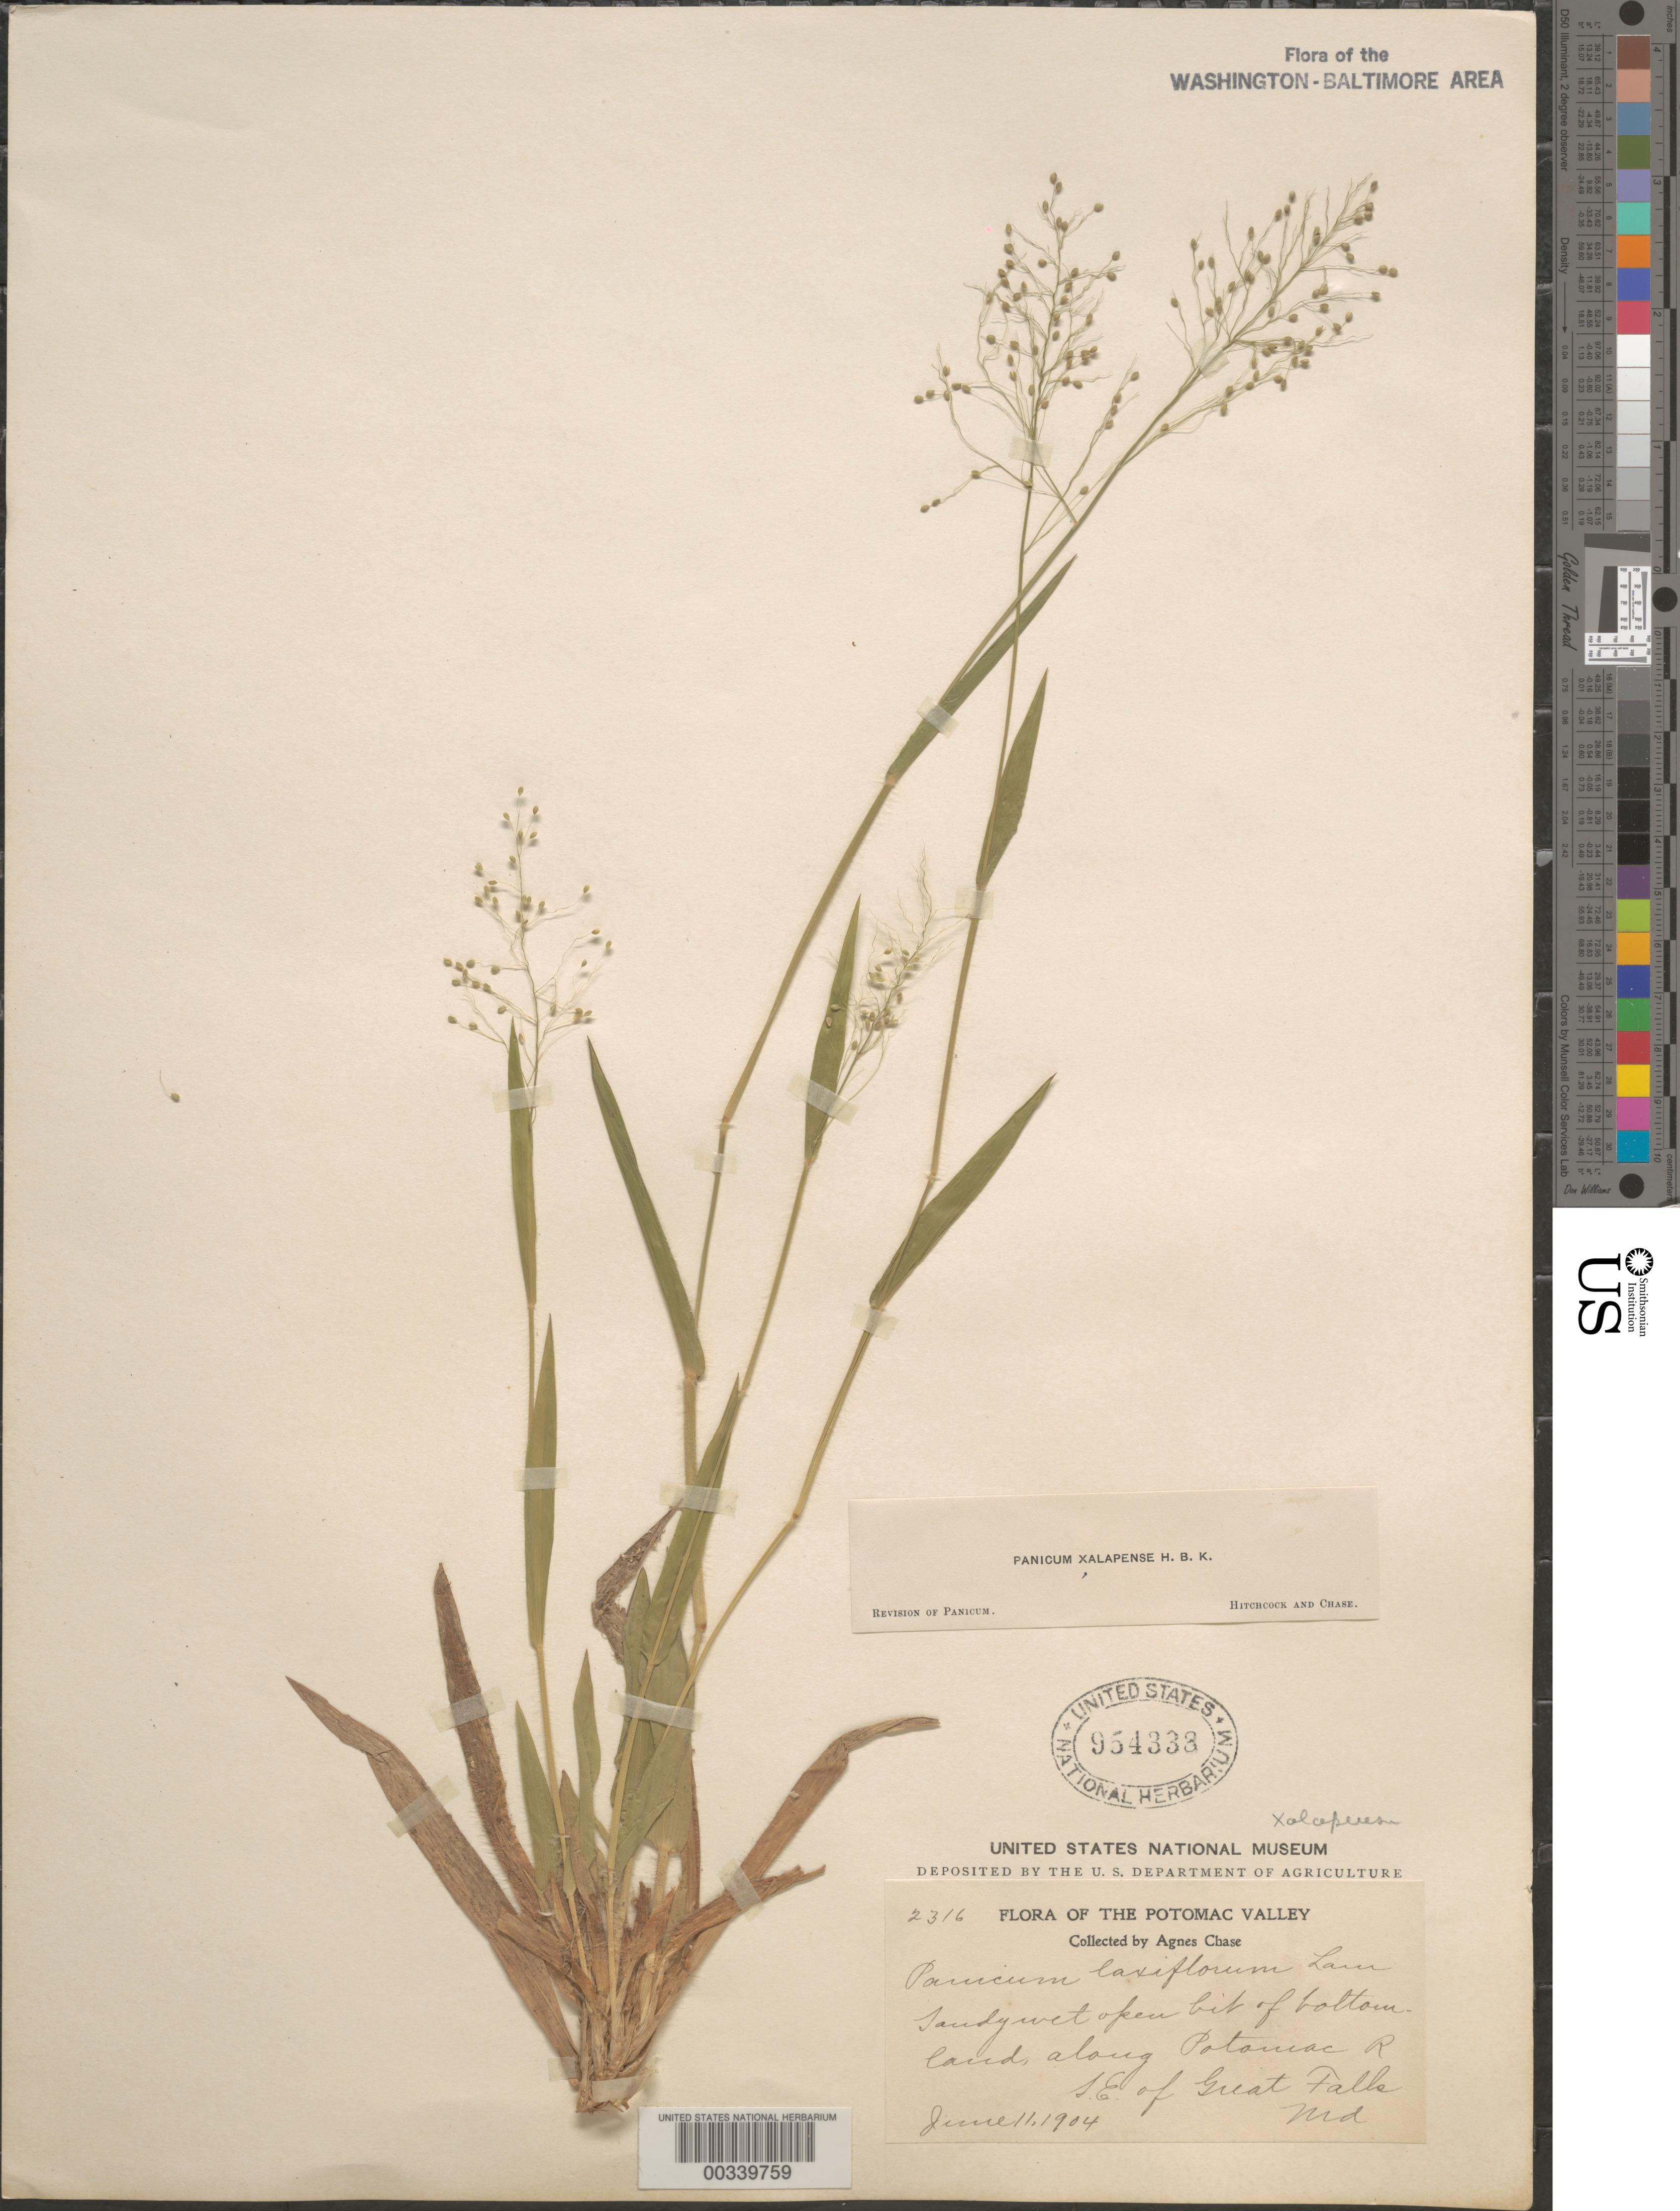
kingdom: Plantae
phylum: Tracheophyta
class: Liliopsida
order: Poales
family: Poaceae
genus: Dichanthelium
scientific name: Dichanthelium laxiflorum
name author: (Lam.) Gould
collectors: A. Chase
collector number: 2316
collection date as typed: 11 Jun 1904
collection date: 1904-06-11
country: United States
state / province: Maryland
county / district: Montgomery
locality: SE of Great Falls C. & O. Canal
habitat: Wet sandy open bottom land, riverbank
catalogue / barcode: US 954338